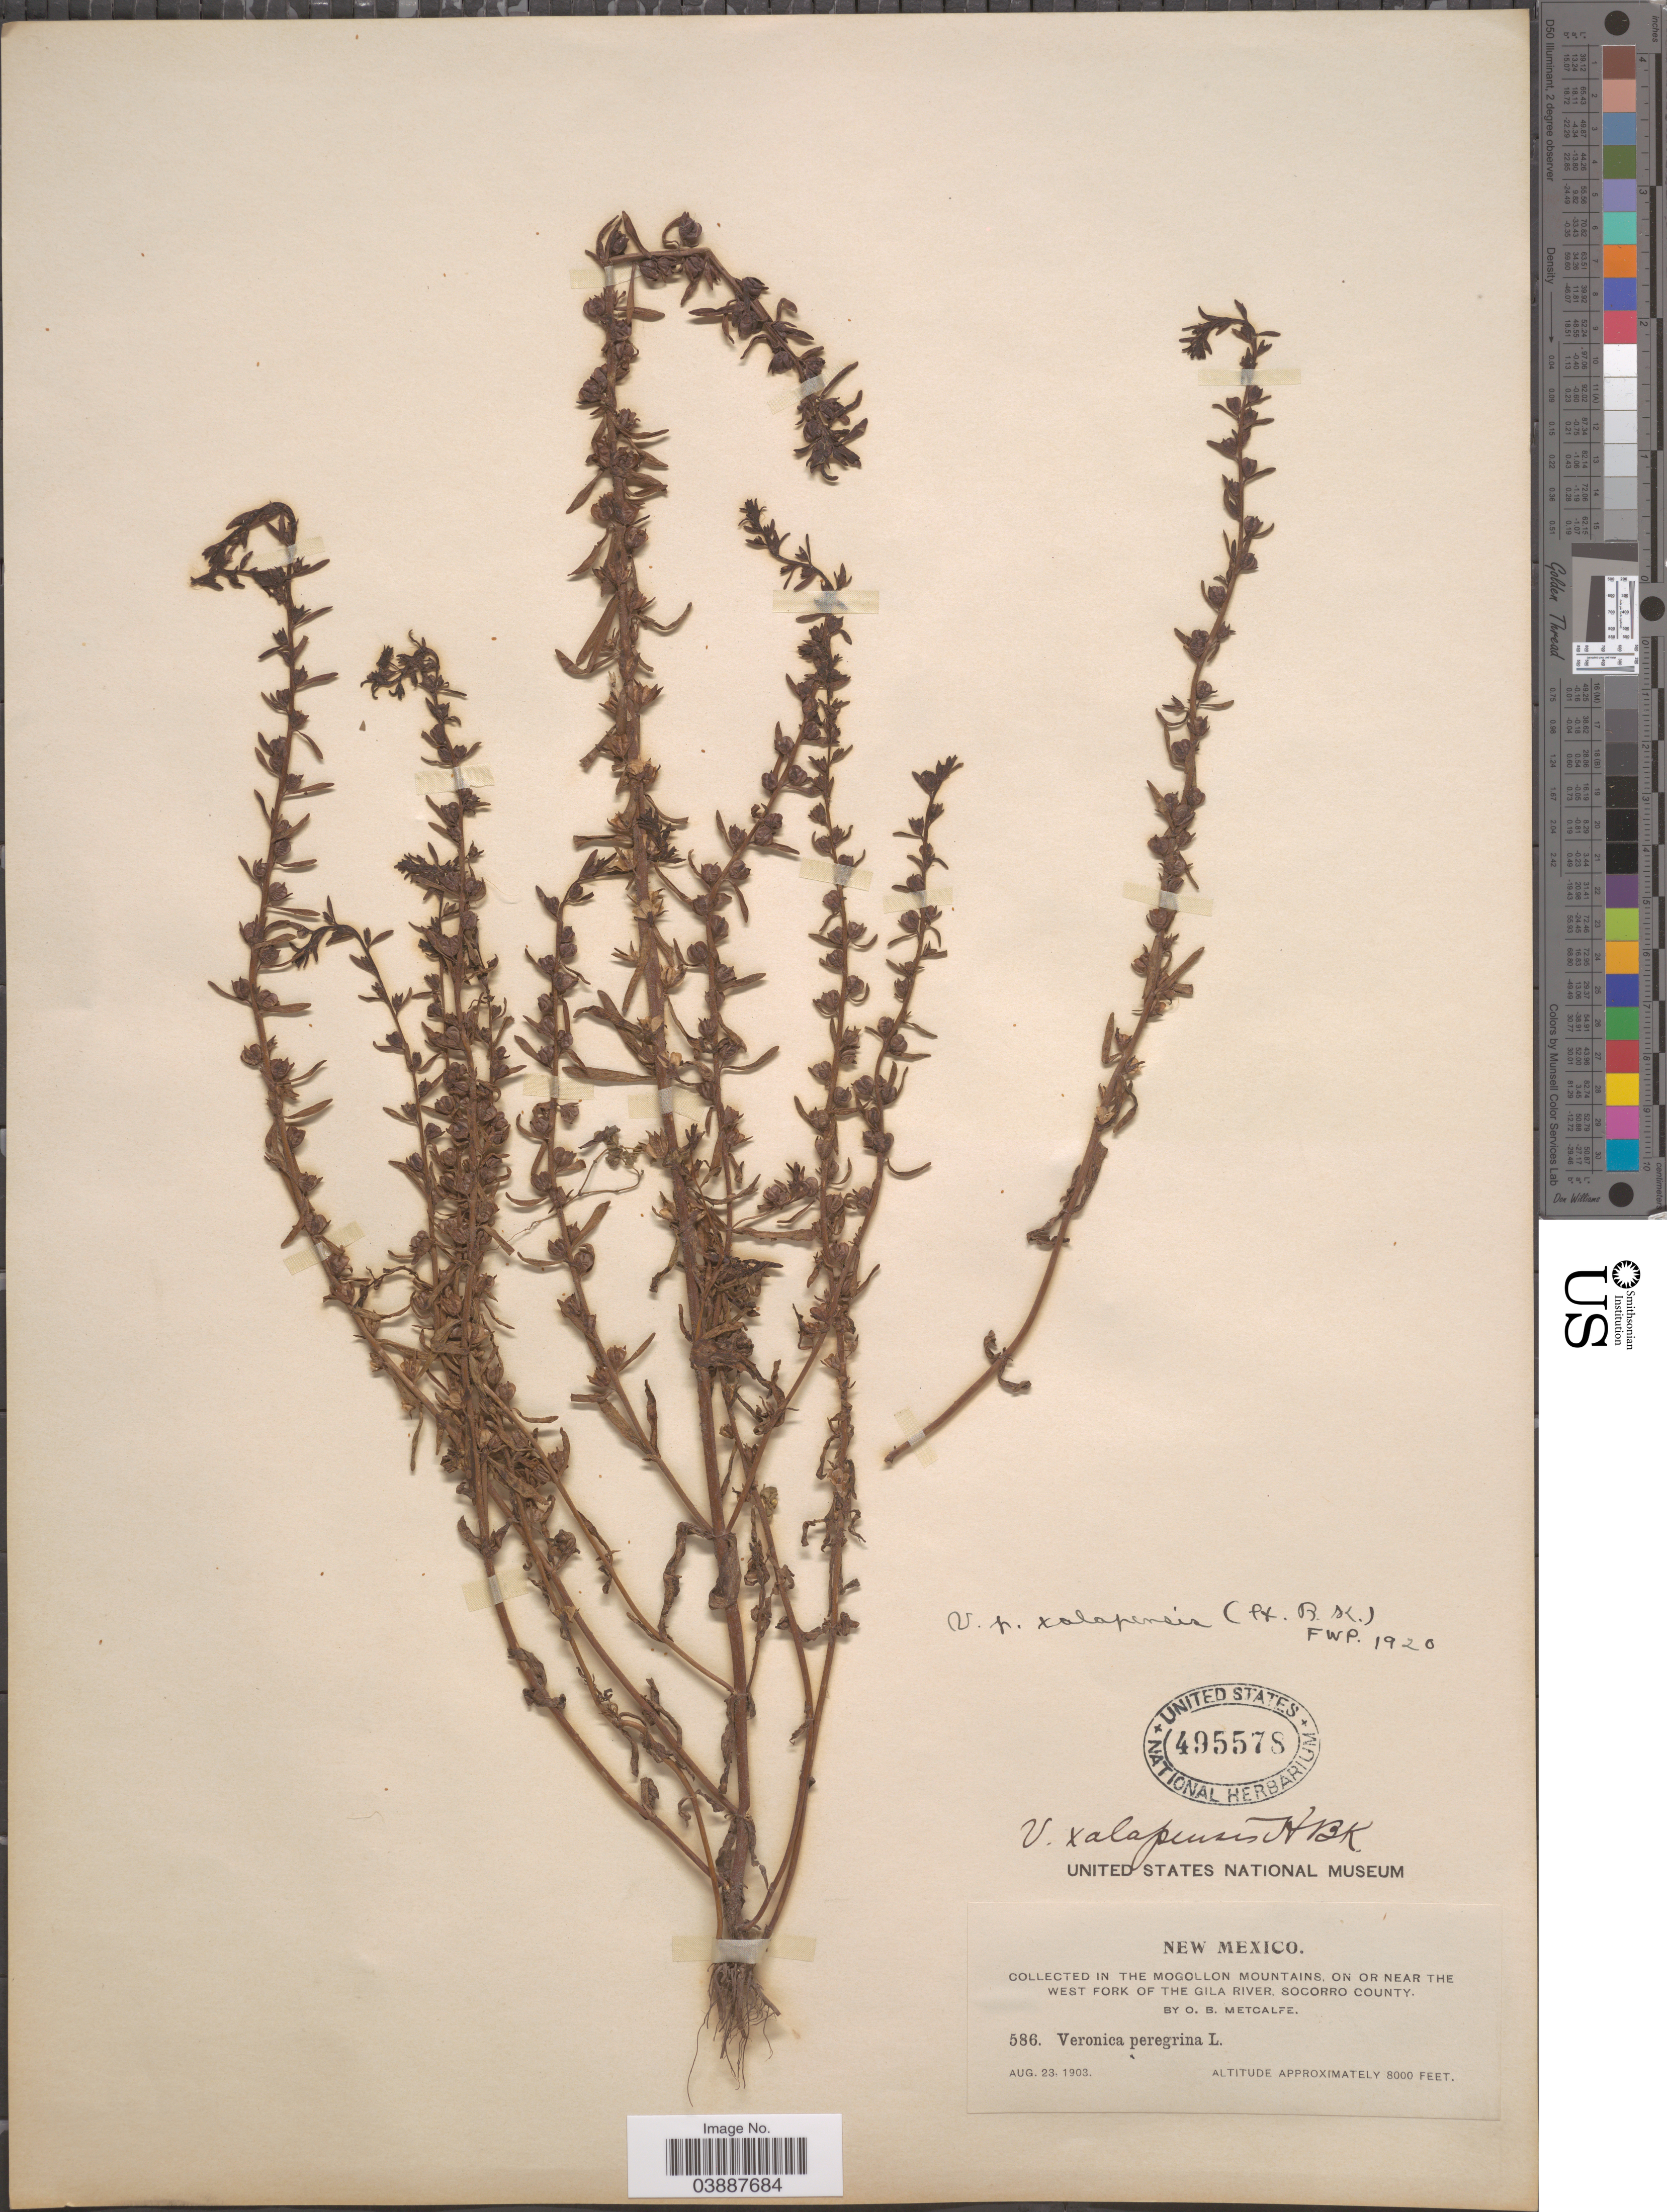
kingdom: Plantae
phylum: Tracheophyta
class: Magnoliopsida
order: Lamiales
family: Plantaginaceae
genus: Veronica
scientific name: Veronica peregrina var. xalapensis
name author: Kunth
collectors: O. B. Metcalfe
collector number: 586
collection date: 1903-08-23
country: United States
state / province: New Mexico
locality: In the Mogollon Mountains, on or near the West Fork of the Gila River, Socorro County.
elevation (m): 2438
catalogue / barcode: US 495578